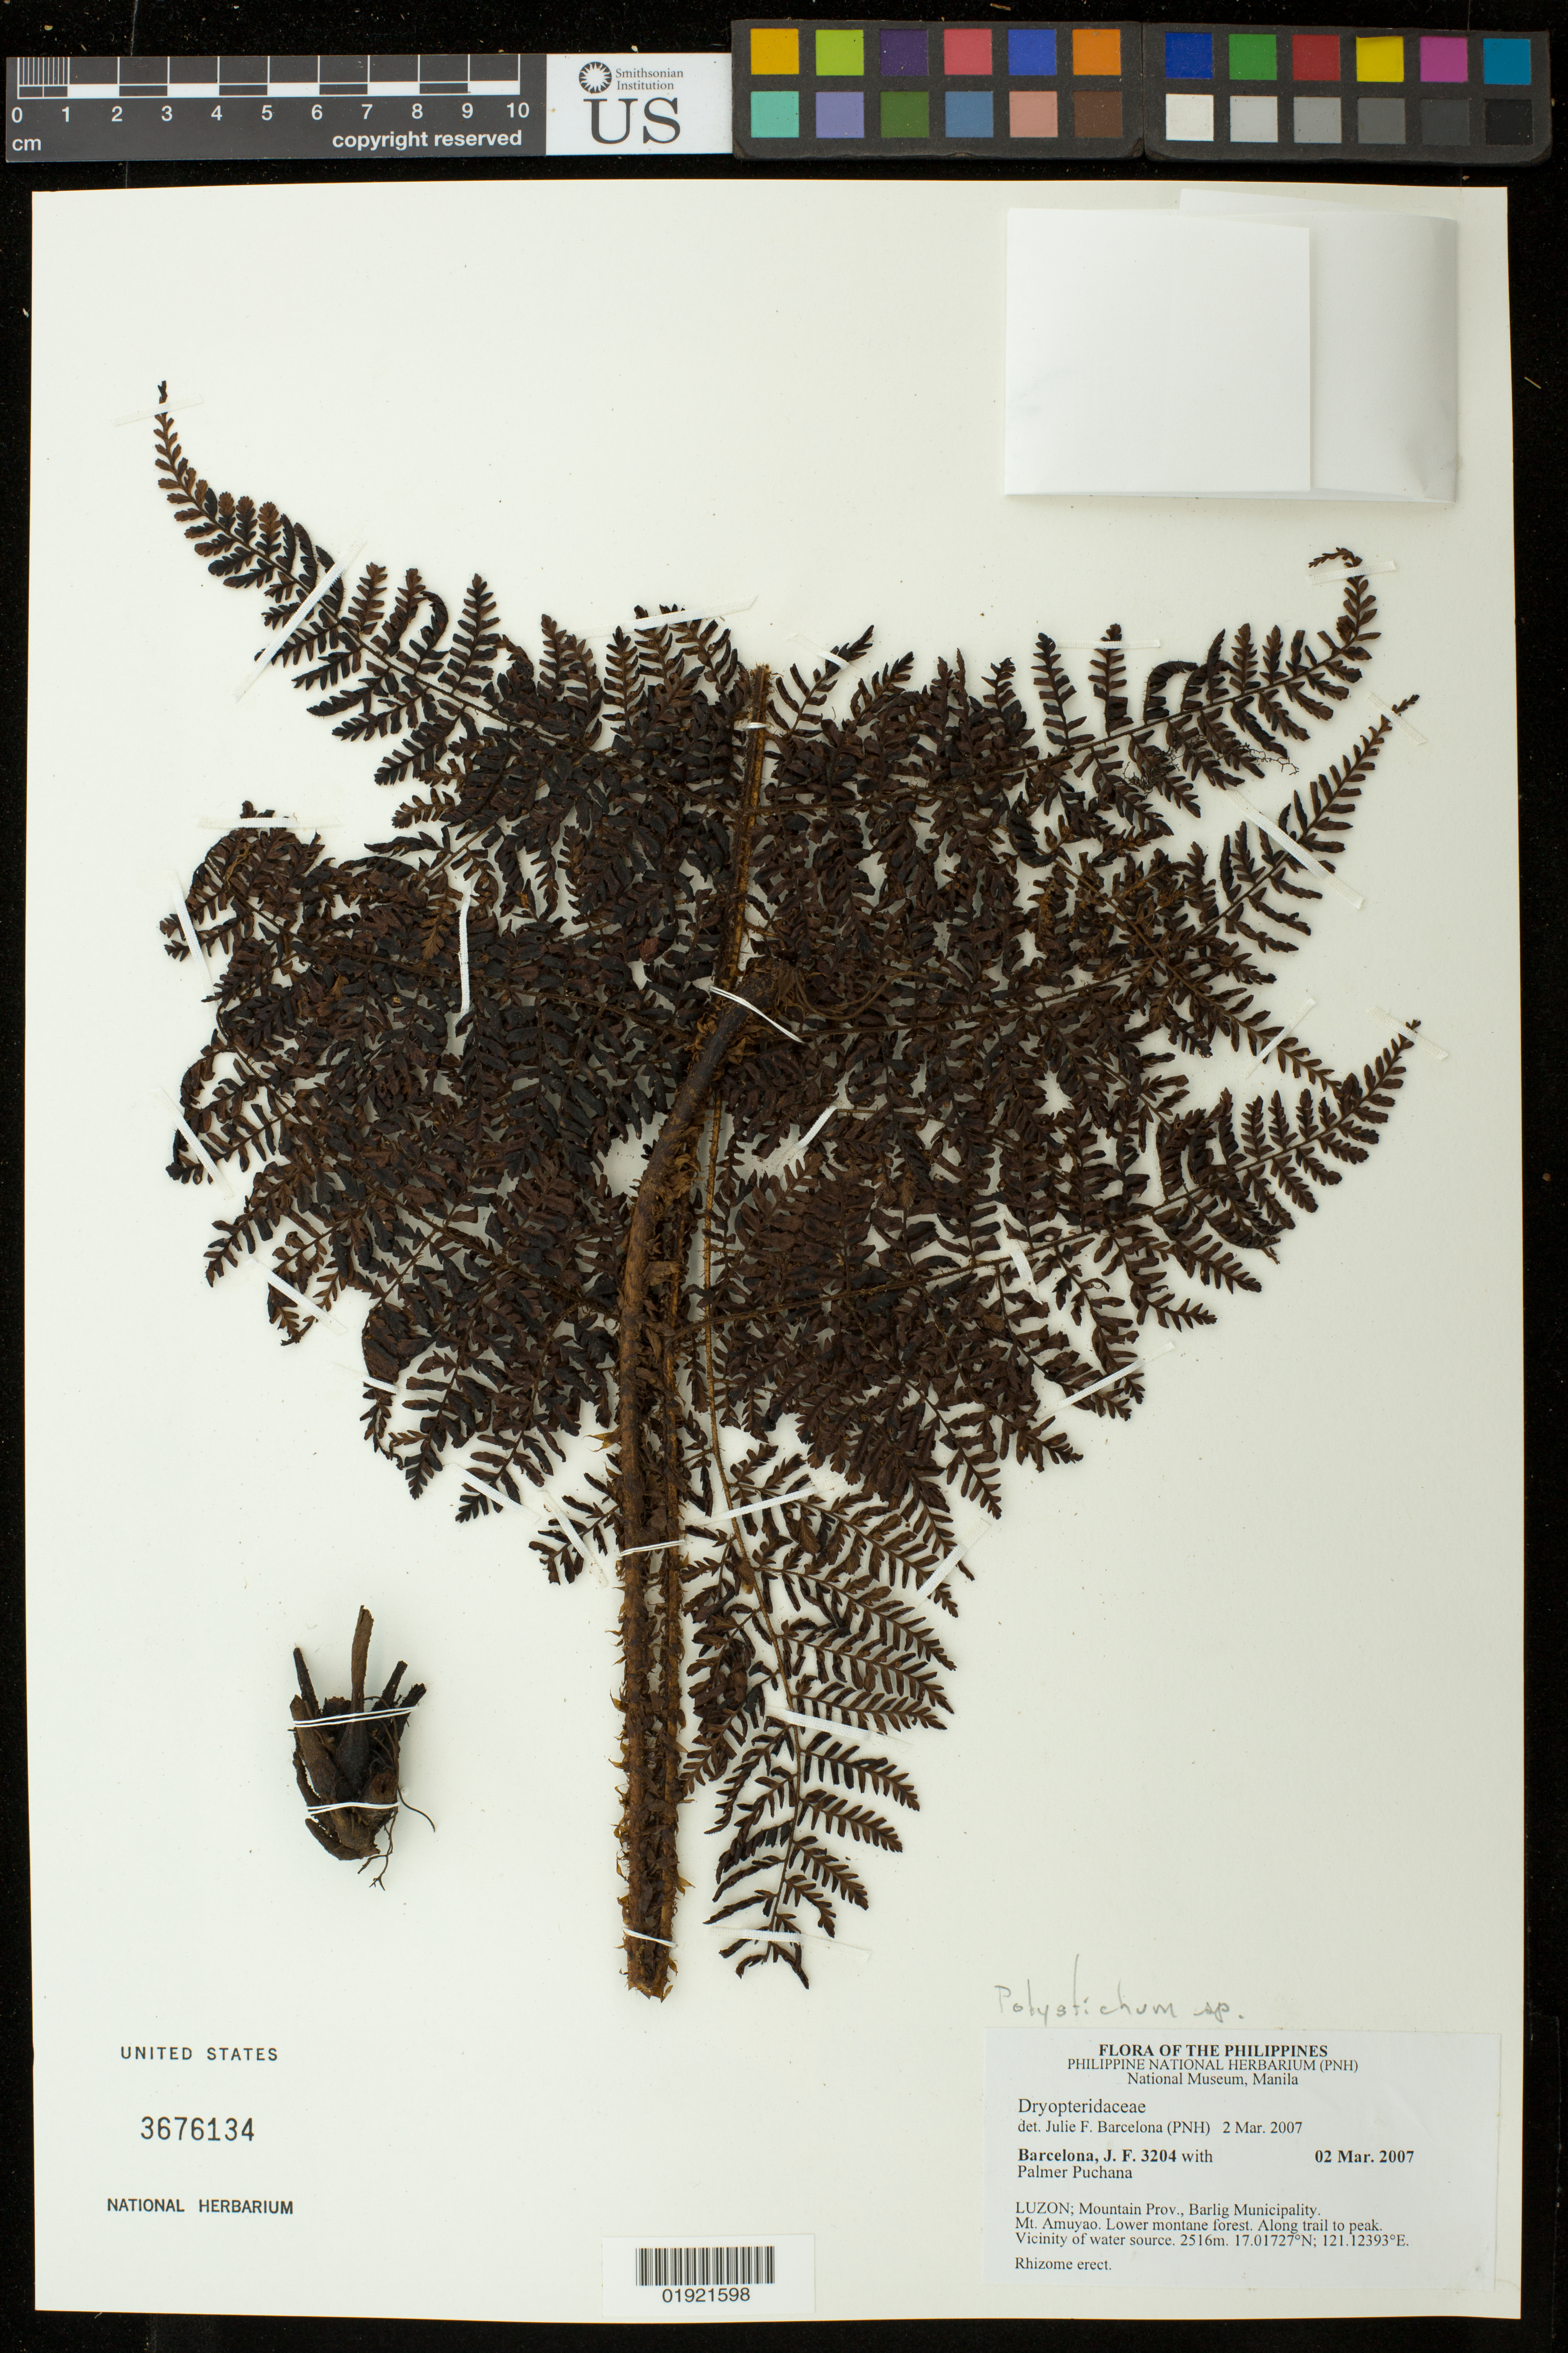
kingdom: Plantae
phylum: Tracheophyta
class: Polypodiopsida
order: Polypodiales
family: Dryopteridaceae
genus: Polystichum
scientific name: Polystichum sp.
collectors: J. F. Barcelona & P. Puchana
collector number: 3204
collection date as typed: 02 Mar. 2007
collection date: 2007-03-02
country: Philippines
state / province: Cordillera (Administrative Region)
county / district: Mountain province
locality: Luzon, Barlig Municipality. Mt. Amuyao. Along trail to peak, vicinity of water source.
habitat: Lower montane forest.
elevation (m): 2516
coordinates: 17.01727 N, 121.12393 E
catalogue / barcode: US 3676134